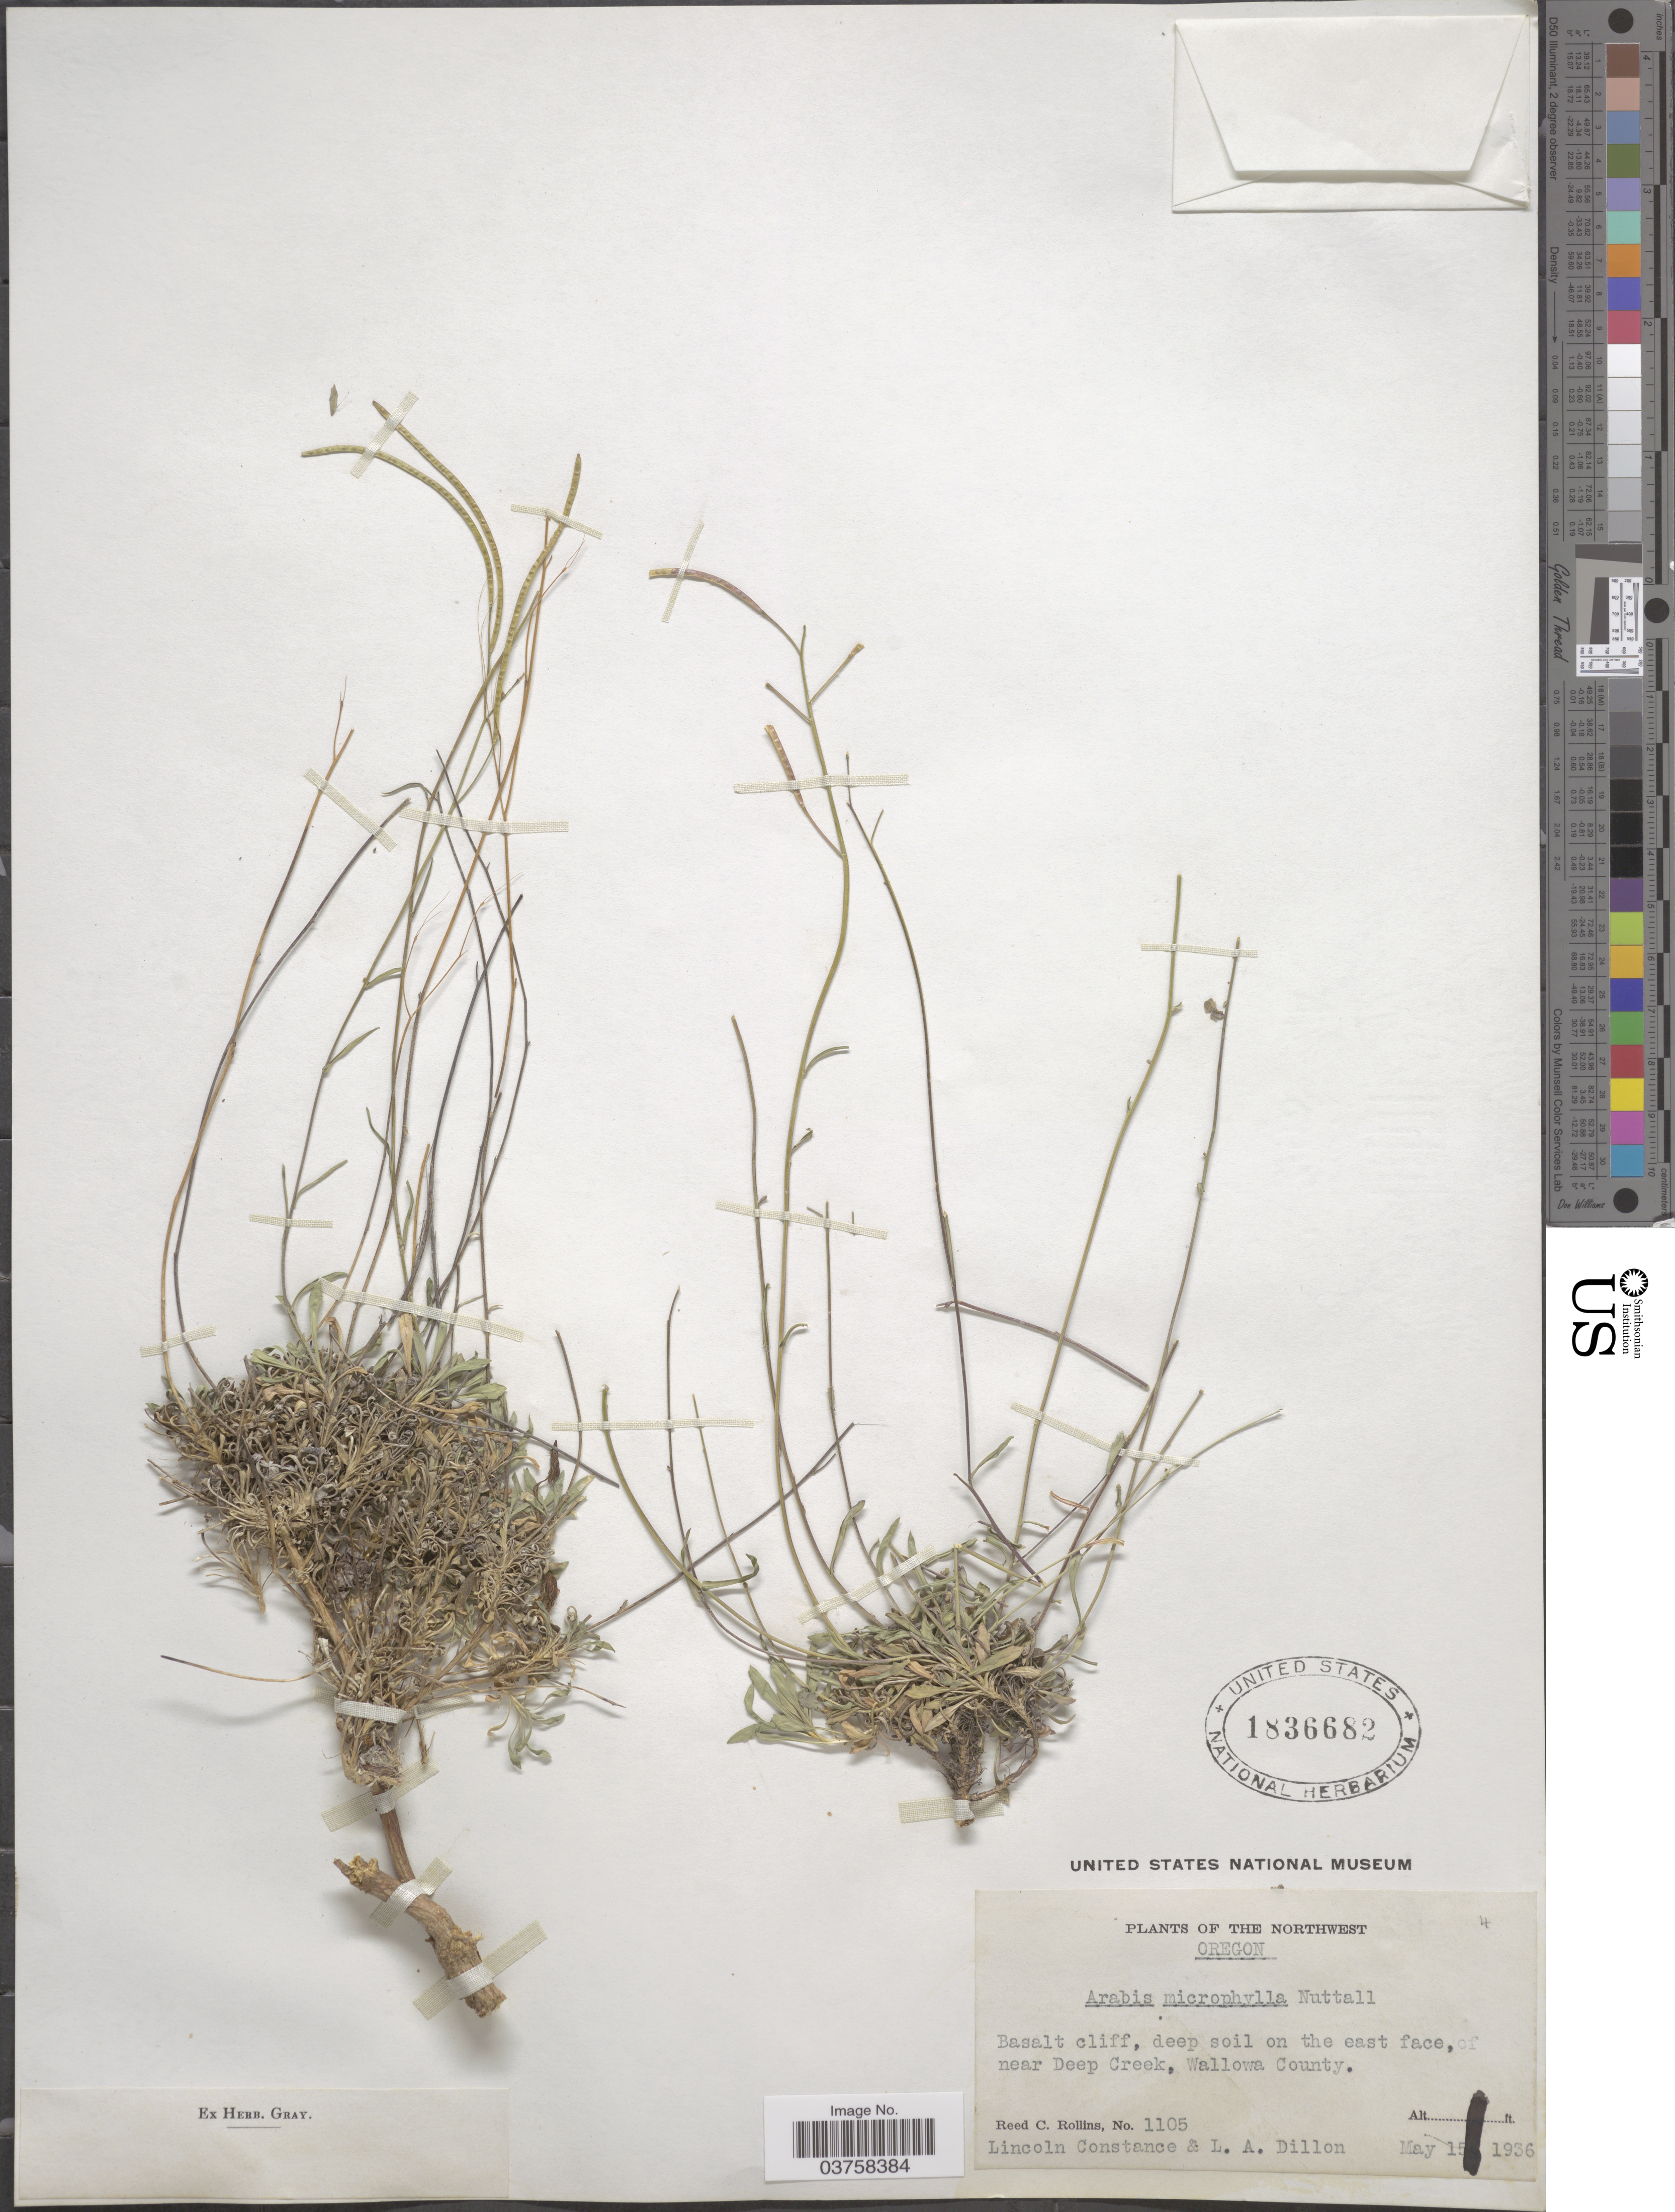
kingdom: Plantae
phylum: Tracheophyta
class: Magnoliopsida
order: Brassicales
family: Brassicaceae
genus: Arabis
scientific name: Arabis microphylla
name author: Nutt.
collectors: R. C. Rollins, L. Constance & L. Dillon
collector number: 1105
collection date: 1936-05-15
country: United States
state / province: Oregon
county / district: Wallowa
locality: The Northwest. Near Deep Creek, Wallowa County.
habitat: basalt cliff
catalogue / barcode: US 1836682